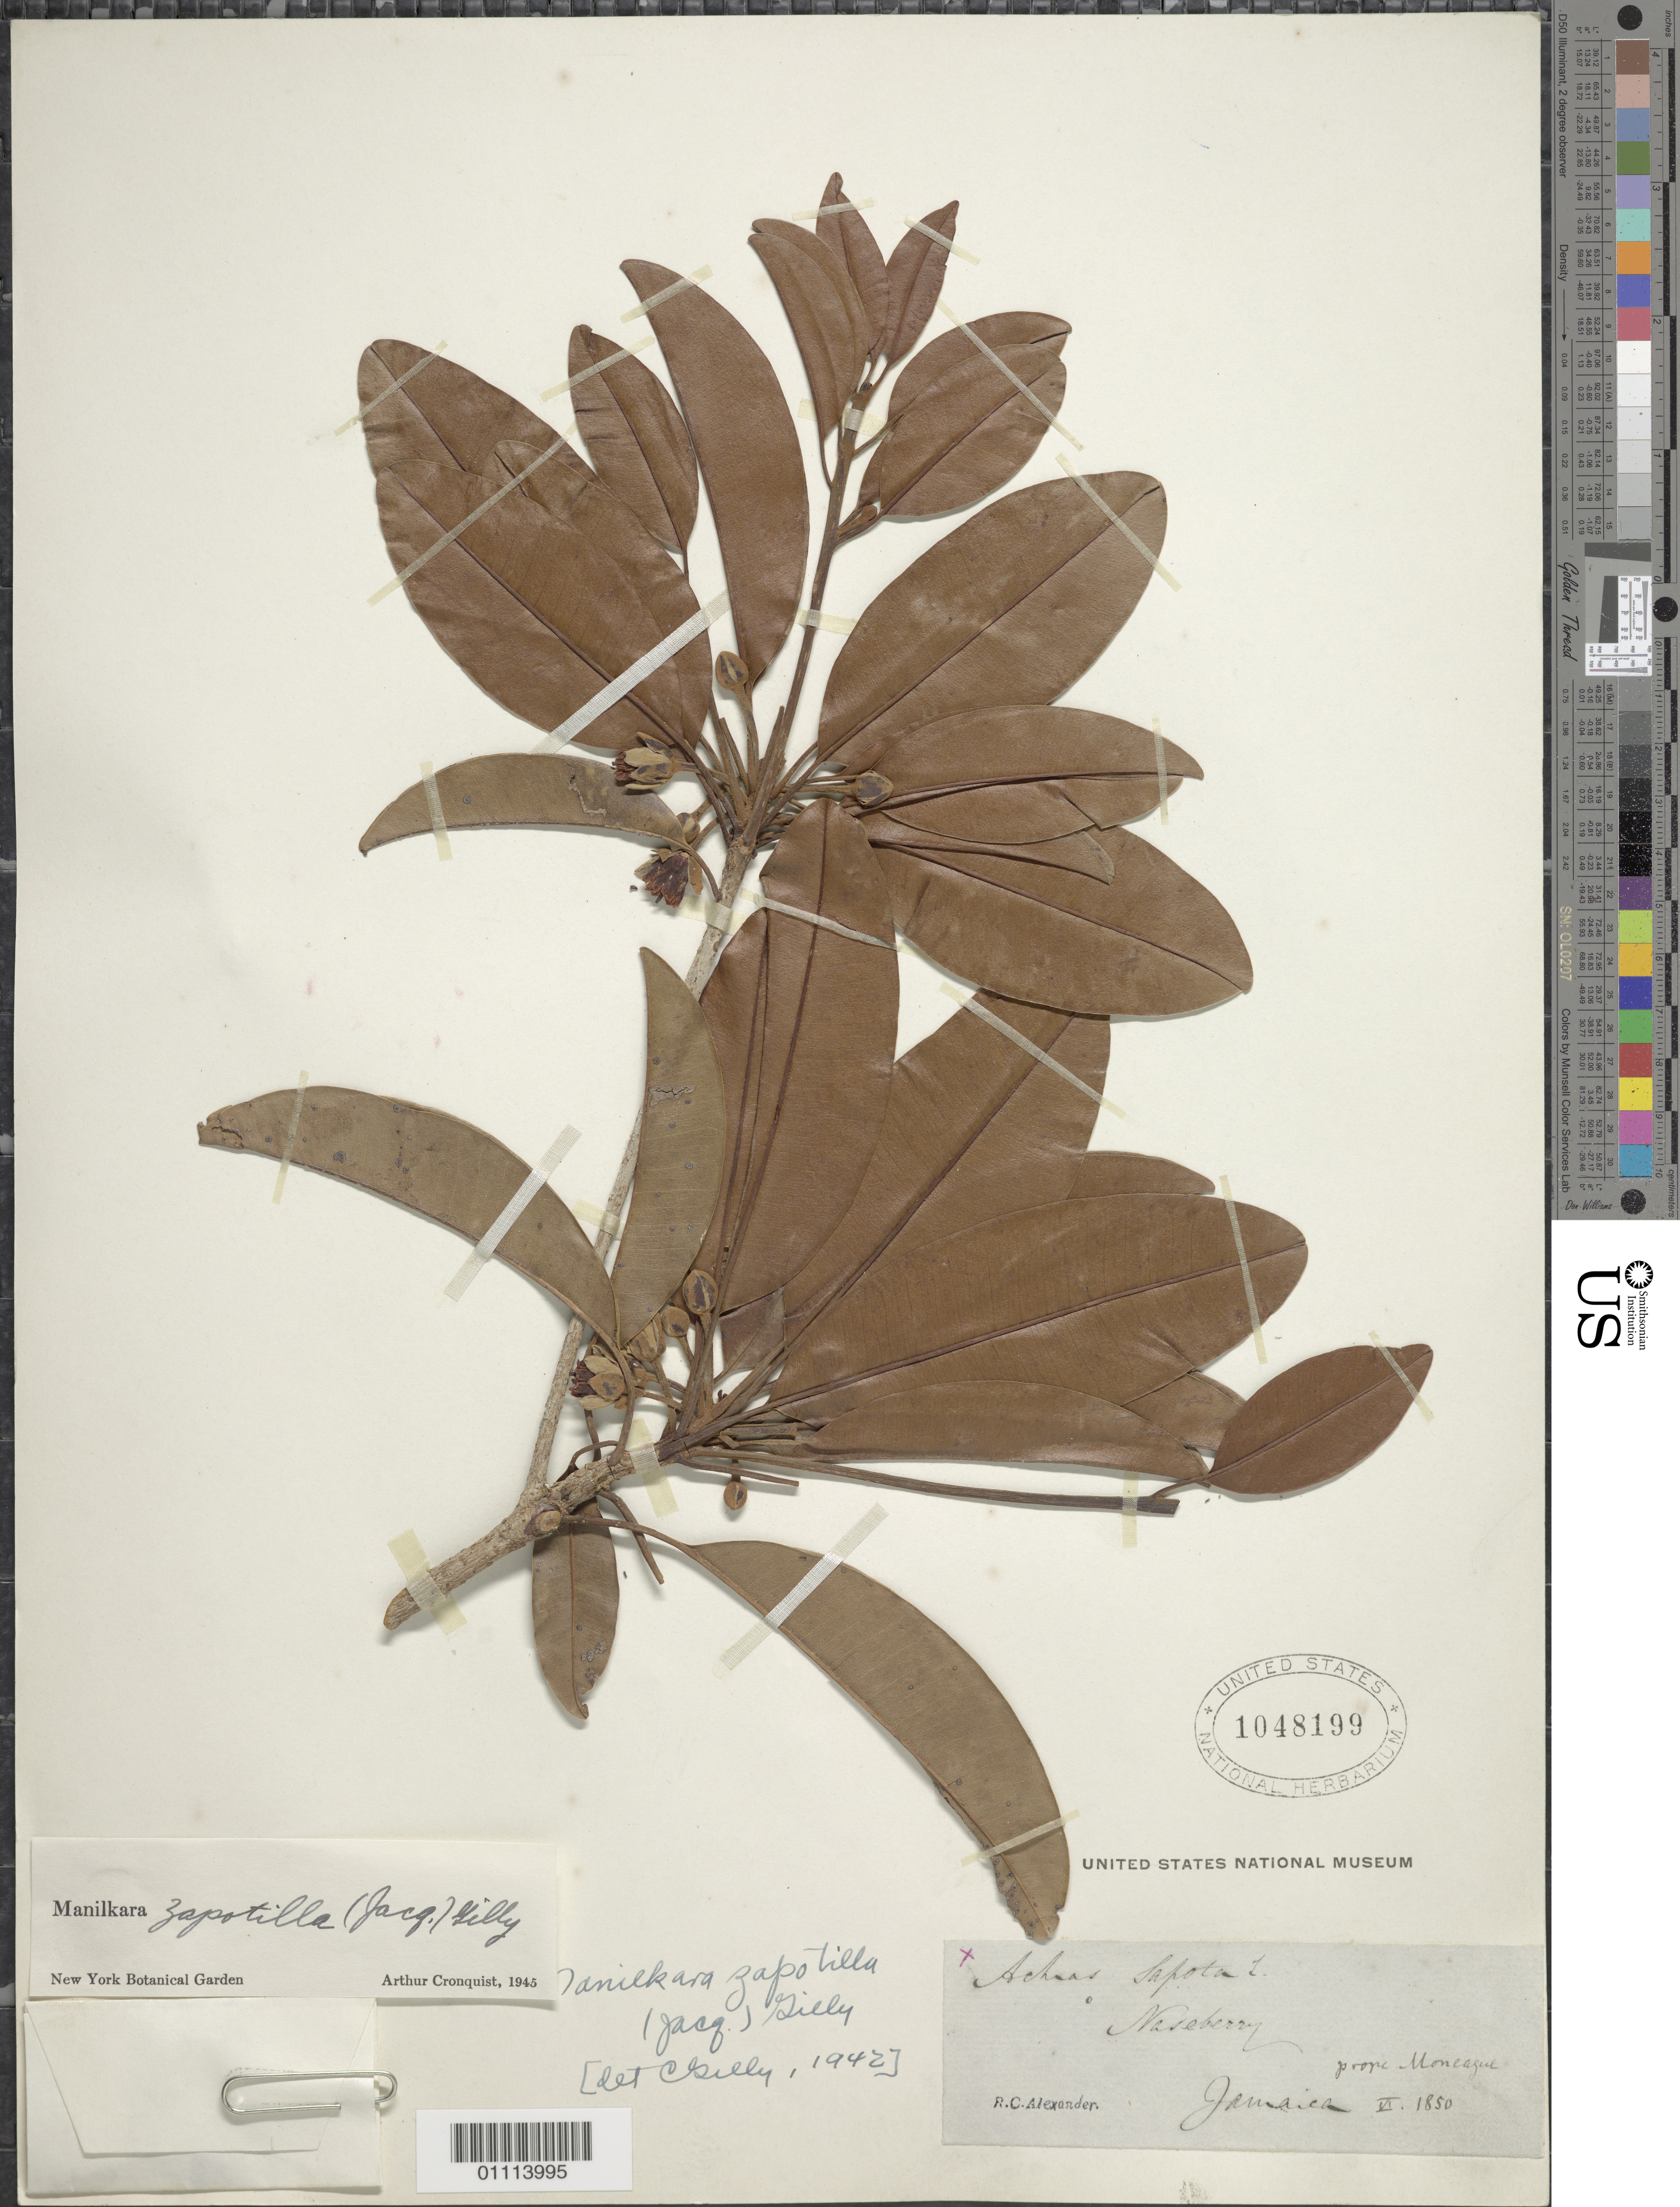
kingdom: Plantae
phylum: Tracheophyta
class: Magnoliopsida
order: Ericales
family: Sapotaceae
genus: Manilkara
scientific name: Manilkara zapotilla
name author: (Jacq.) Gilly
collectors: R. C. Alexander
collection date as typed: Jun 1850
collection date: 1850-06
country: Jamaica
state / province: Saint Ann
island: Jamaica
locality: Prope Moneague, Jamaica.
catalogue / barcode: US 1048199